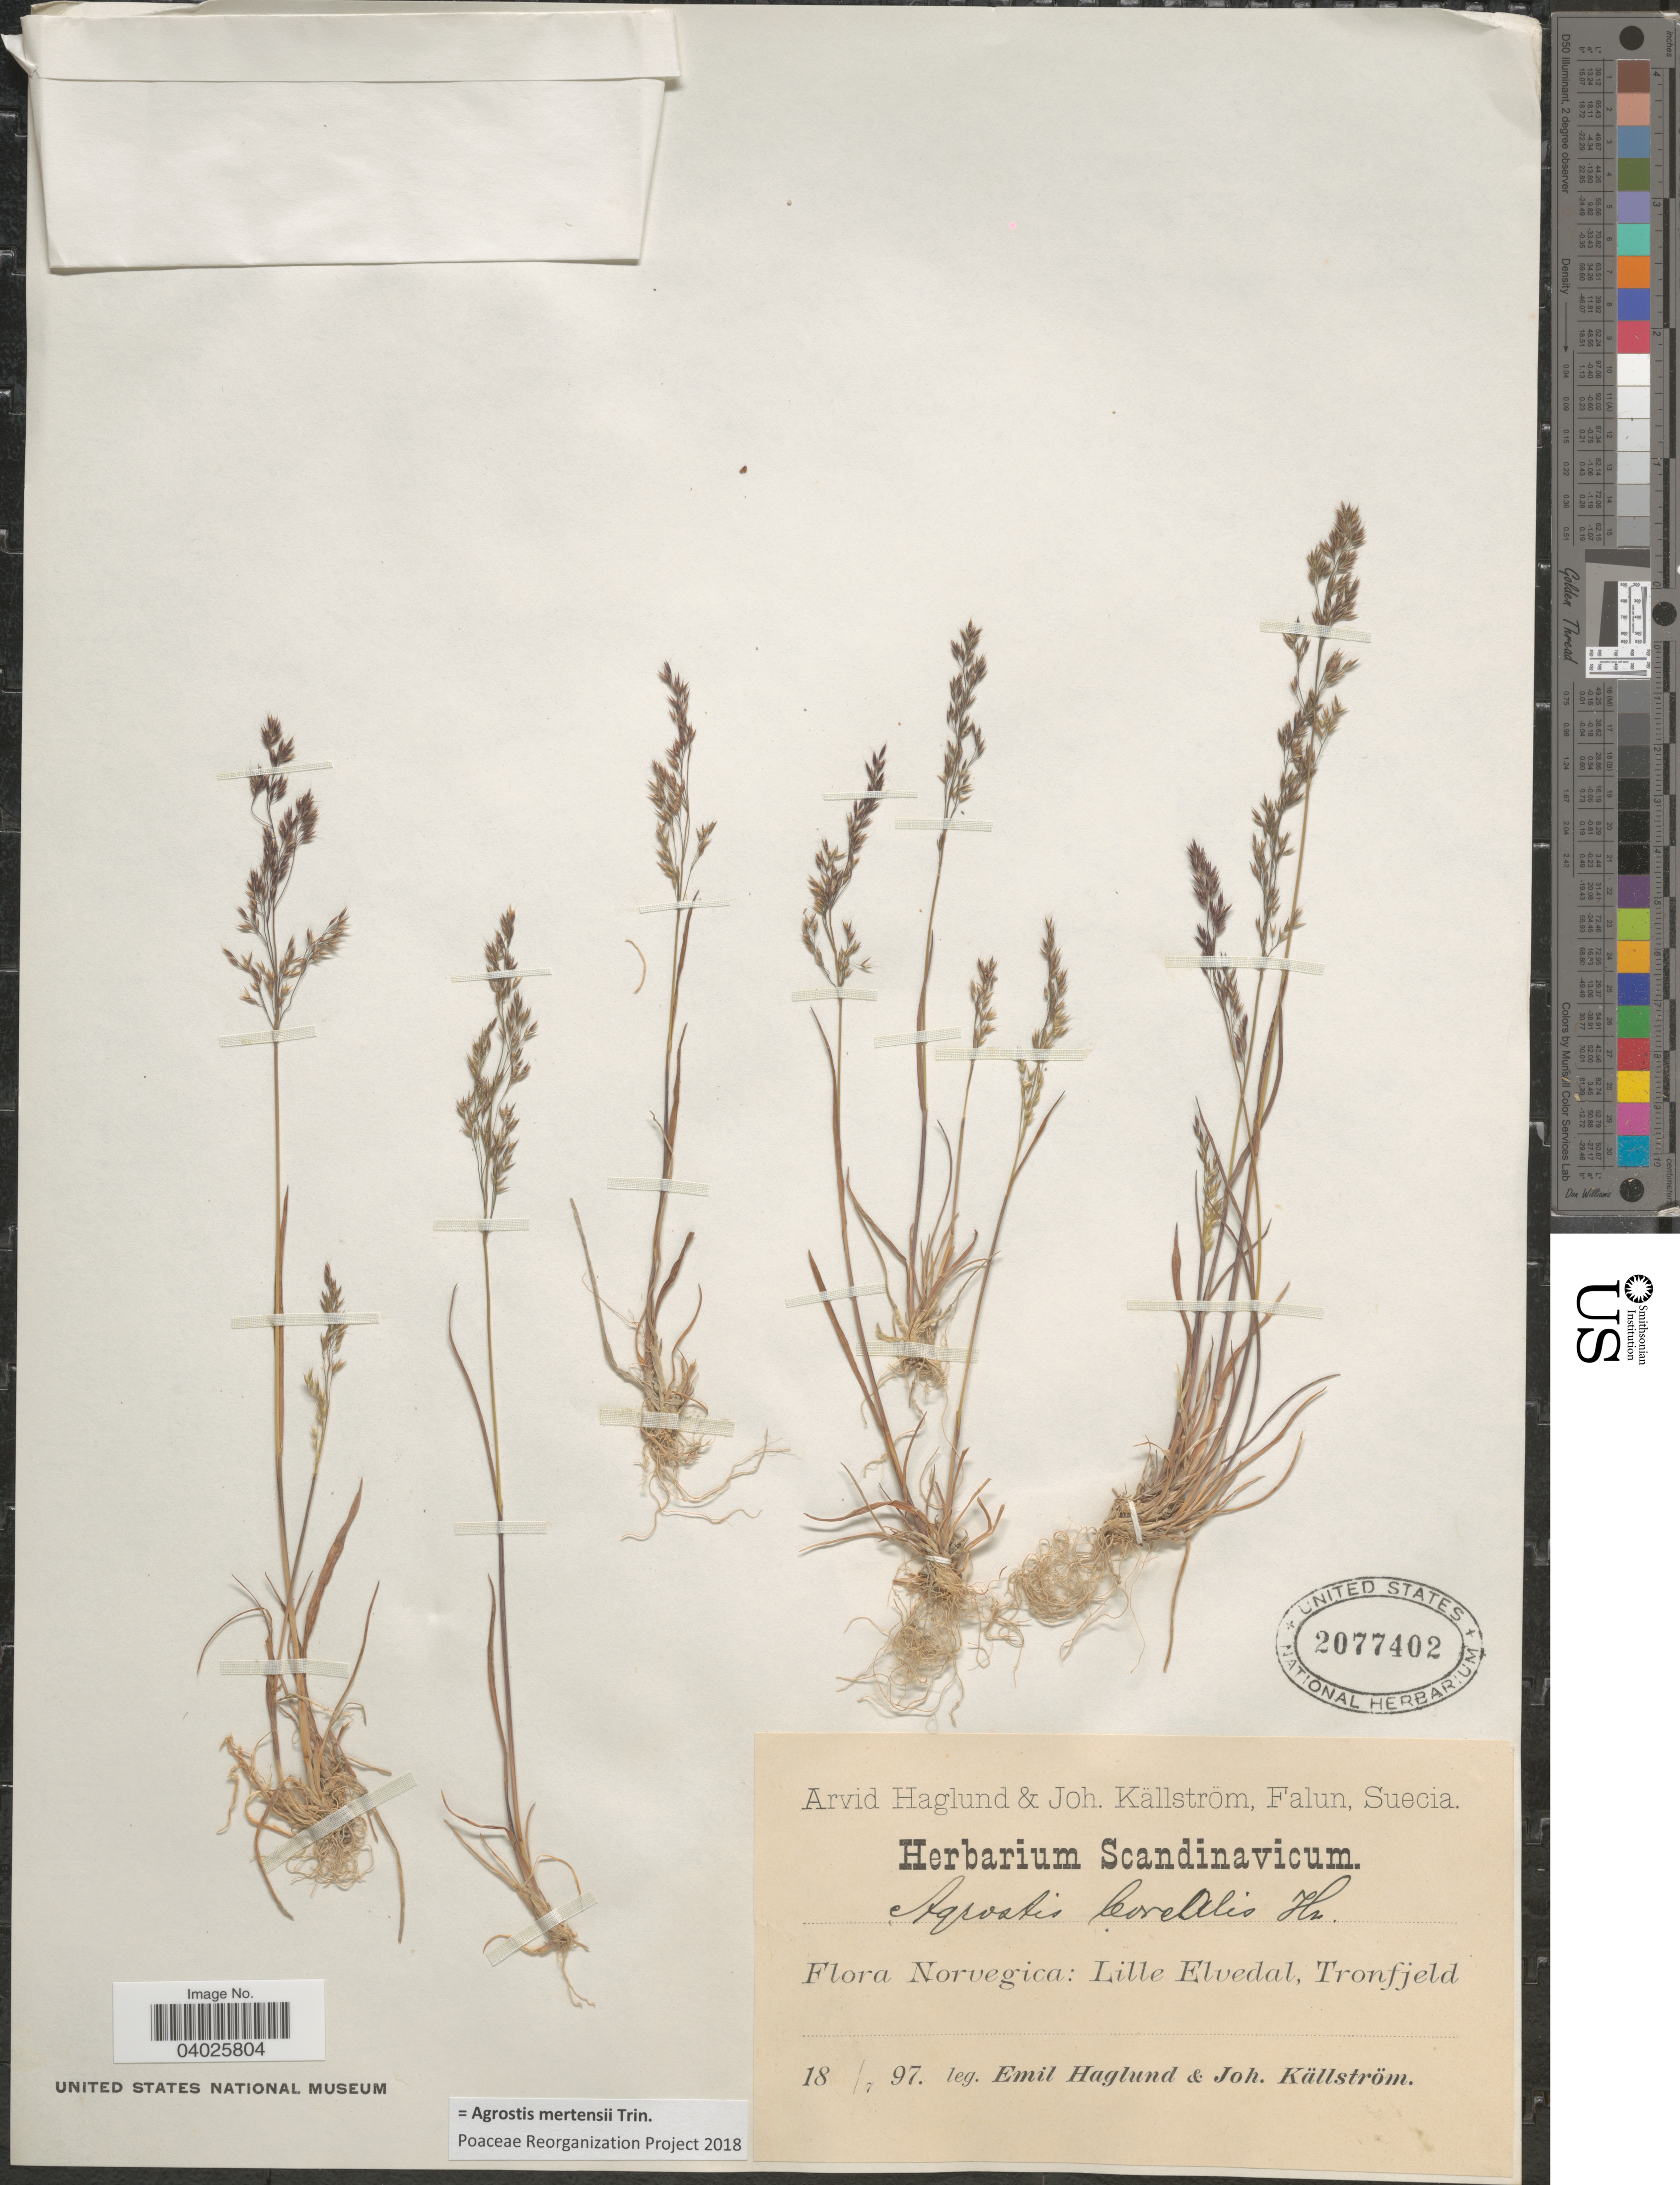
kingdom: Plantae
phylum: Tracheophyta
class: Liliopsida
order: Poales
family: Poaceae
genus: Agrostis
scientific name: Agrostis mertensii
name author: Trin.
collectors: E. Haglund & J. Källström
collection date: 1897-07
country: Norway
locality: Norvegica: Lille Elvedal, Tronfjeld.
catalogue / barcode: US 2077402